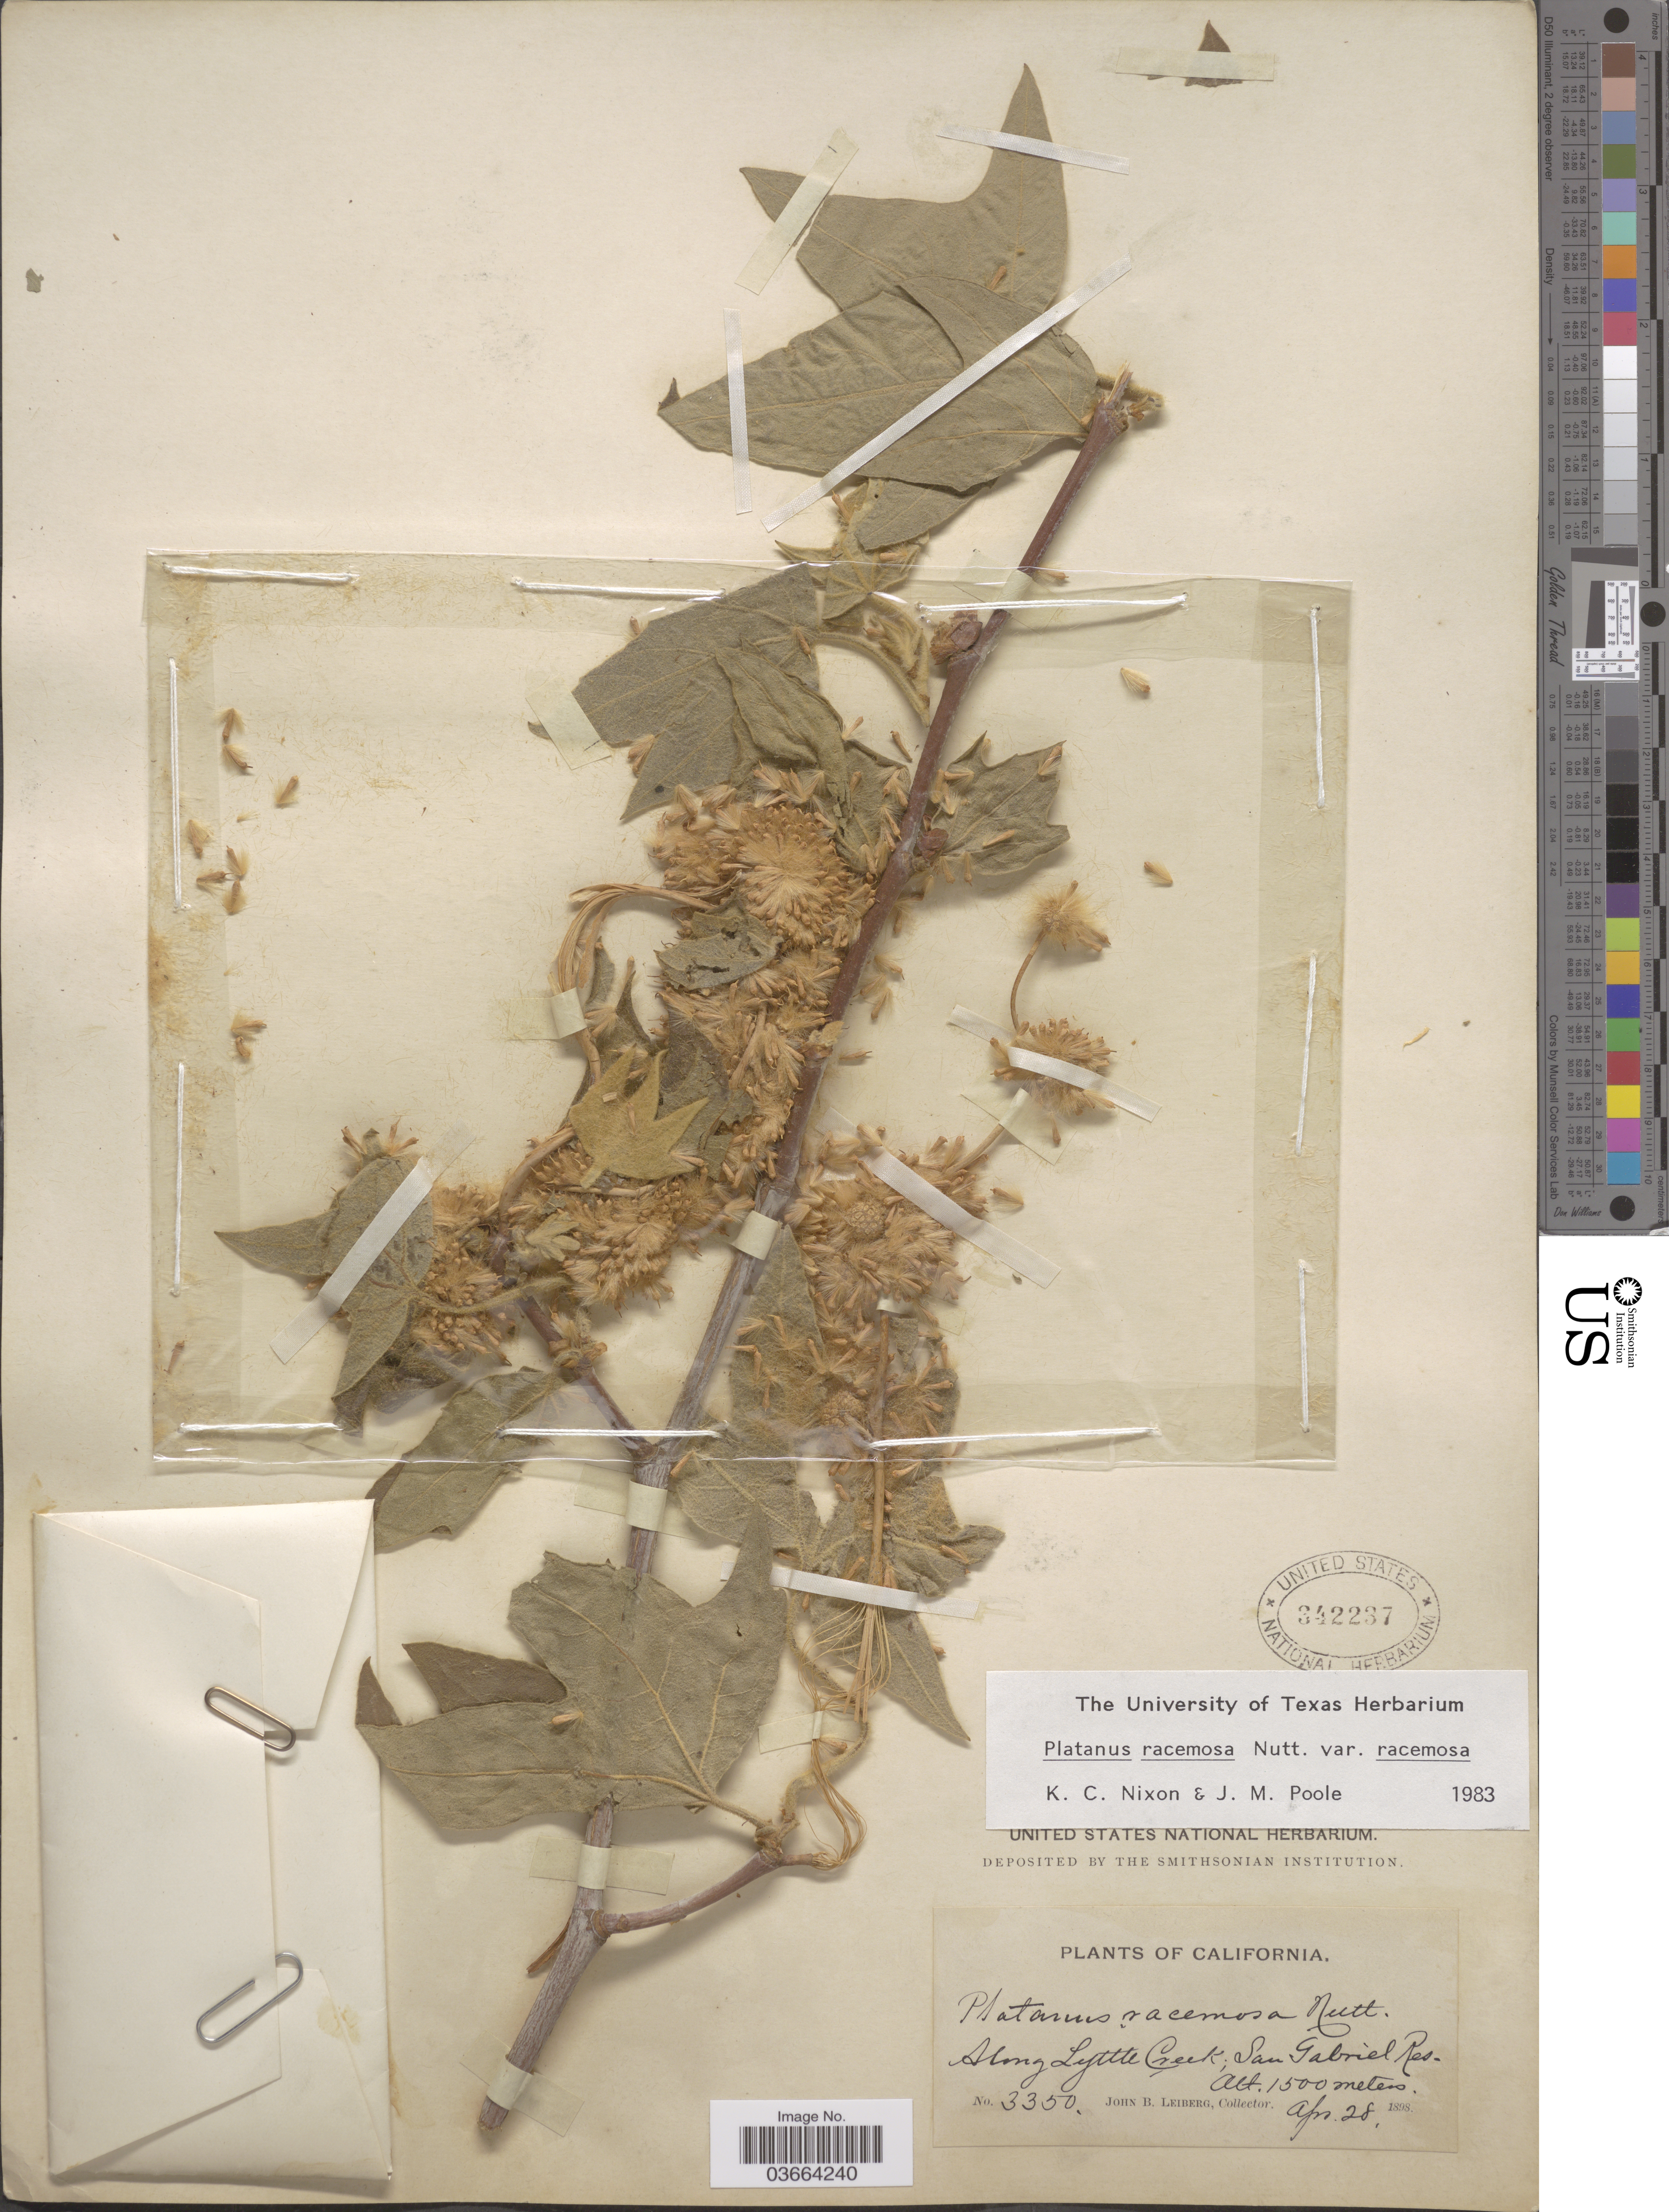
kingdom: Plantae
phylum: Tracheophyta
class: Magnoliopsida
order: Proteales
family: Platanaceae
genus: Platanus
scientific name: Platanus racemosa var. racemosa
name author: Nutt.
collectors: J. B. Leiberg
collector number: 3350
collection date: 1898-04-28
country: United States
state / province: California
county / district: Los Angeles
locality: Along Lyttle Creek, San Gabriel Res.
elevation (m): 1500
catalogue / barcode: US 342237